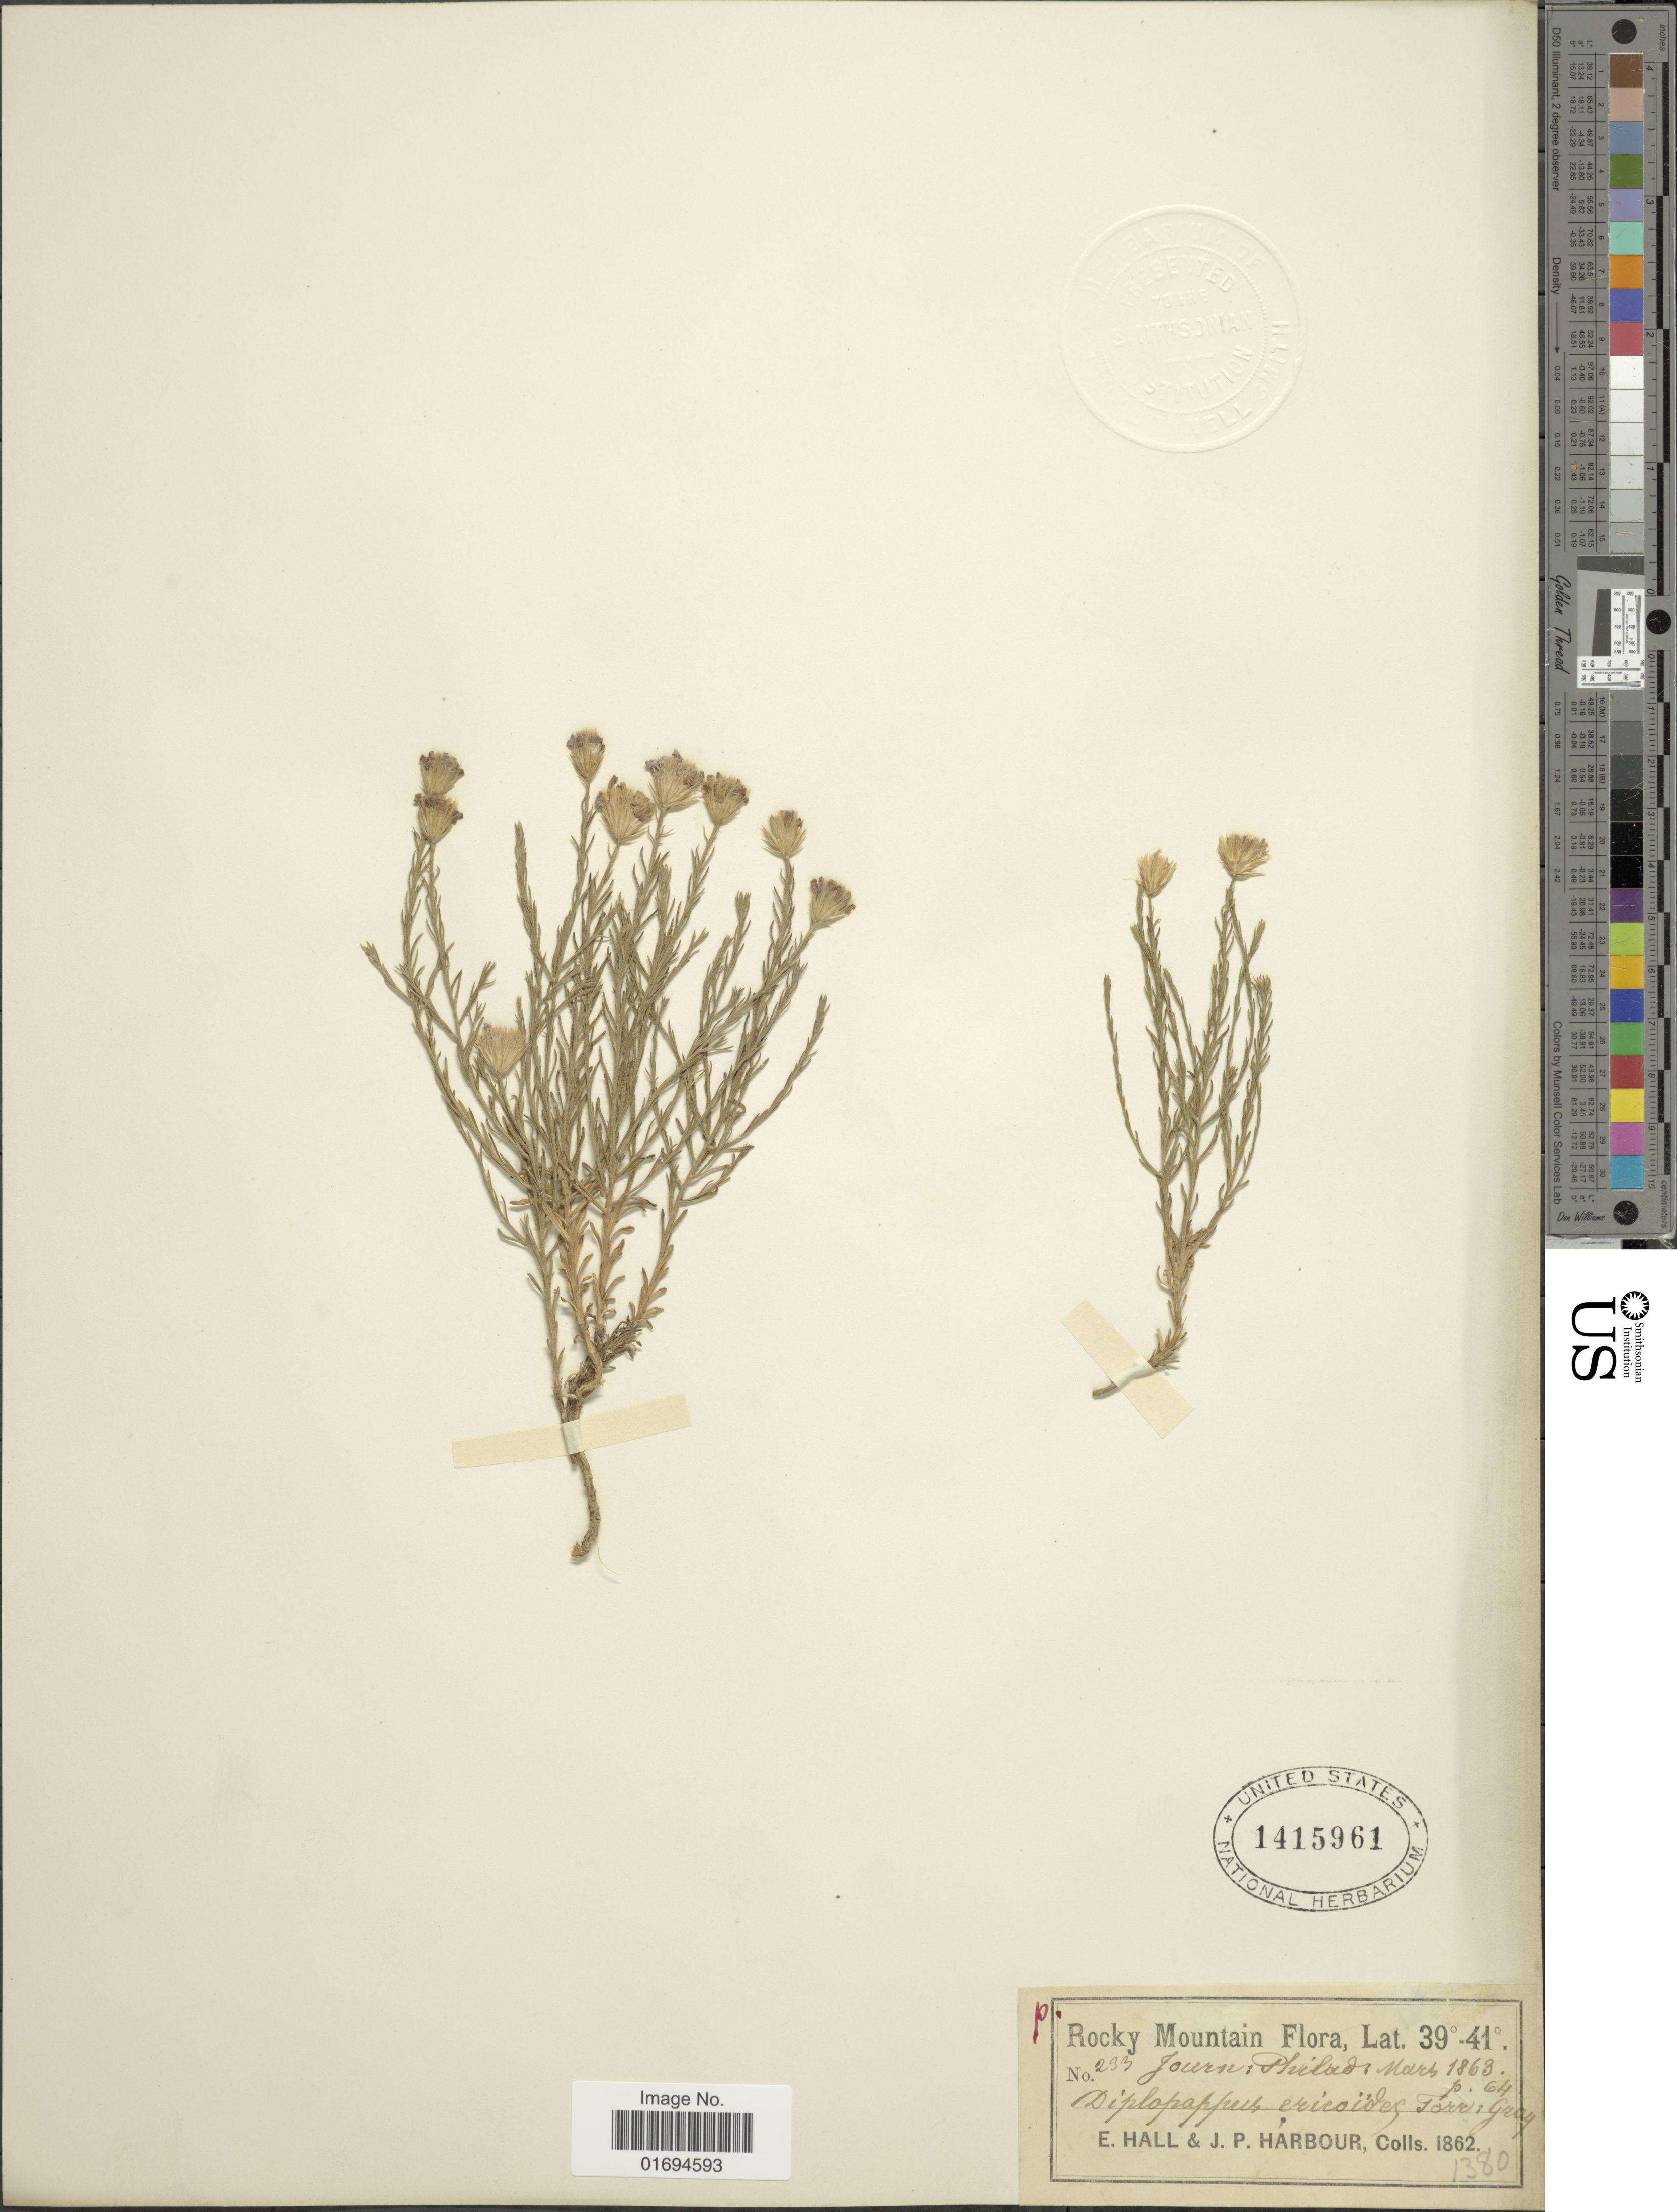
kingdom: Plantae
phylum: Tracheophyta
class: Magnoliopsida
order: Asterales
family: Asteraceae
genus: Chaetopappa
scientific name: Chaetopappa ericoides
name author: (Torr.) G.L. Nesom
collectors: E. Hall & J. Harbour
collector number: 233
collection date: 1863-03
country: United States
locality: Rocky Mtns.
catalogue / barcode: US 1415961